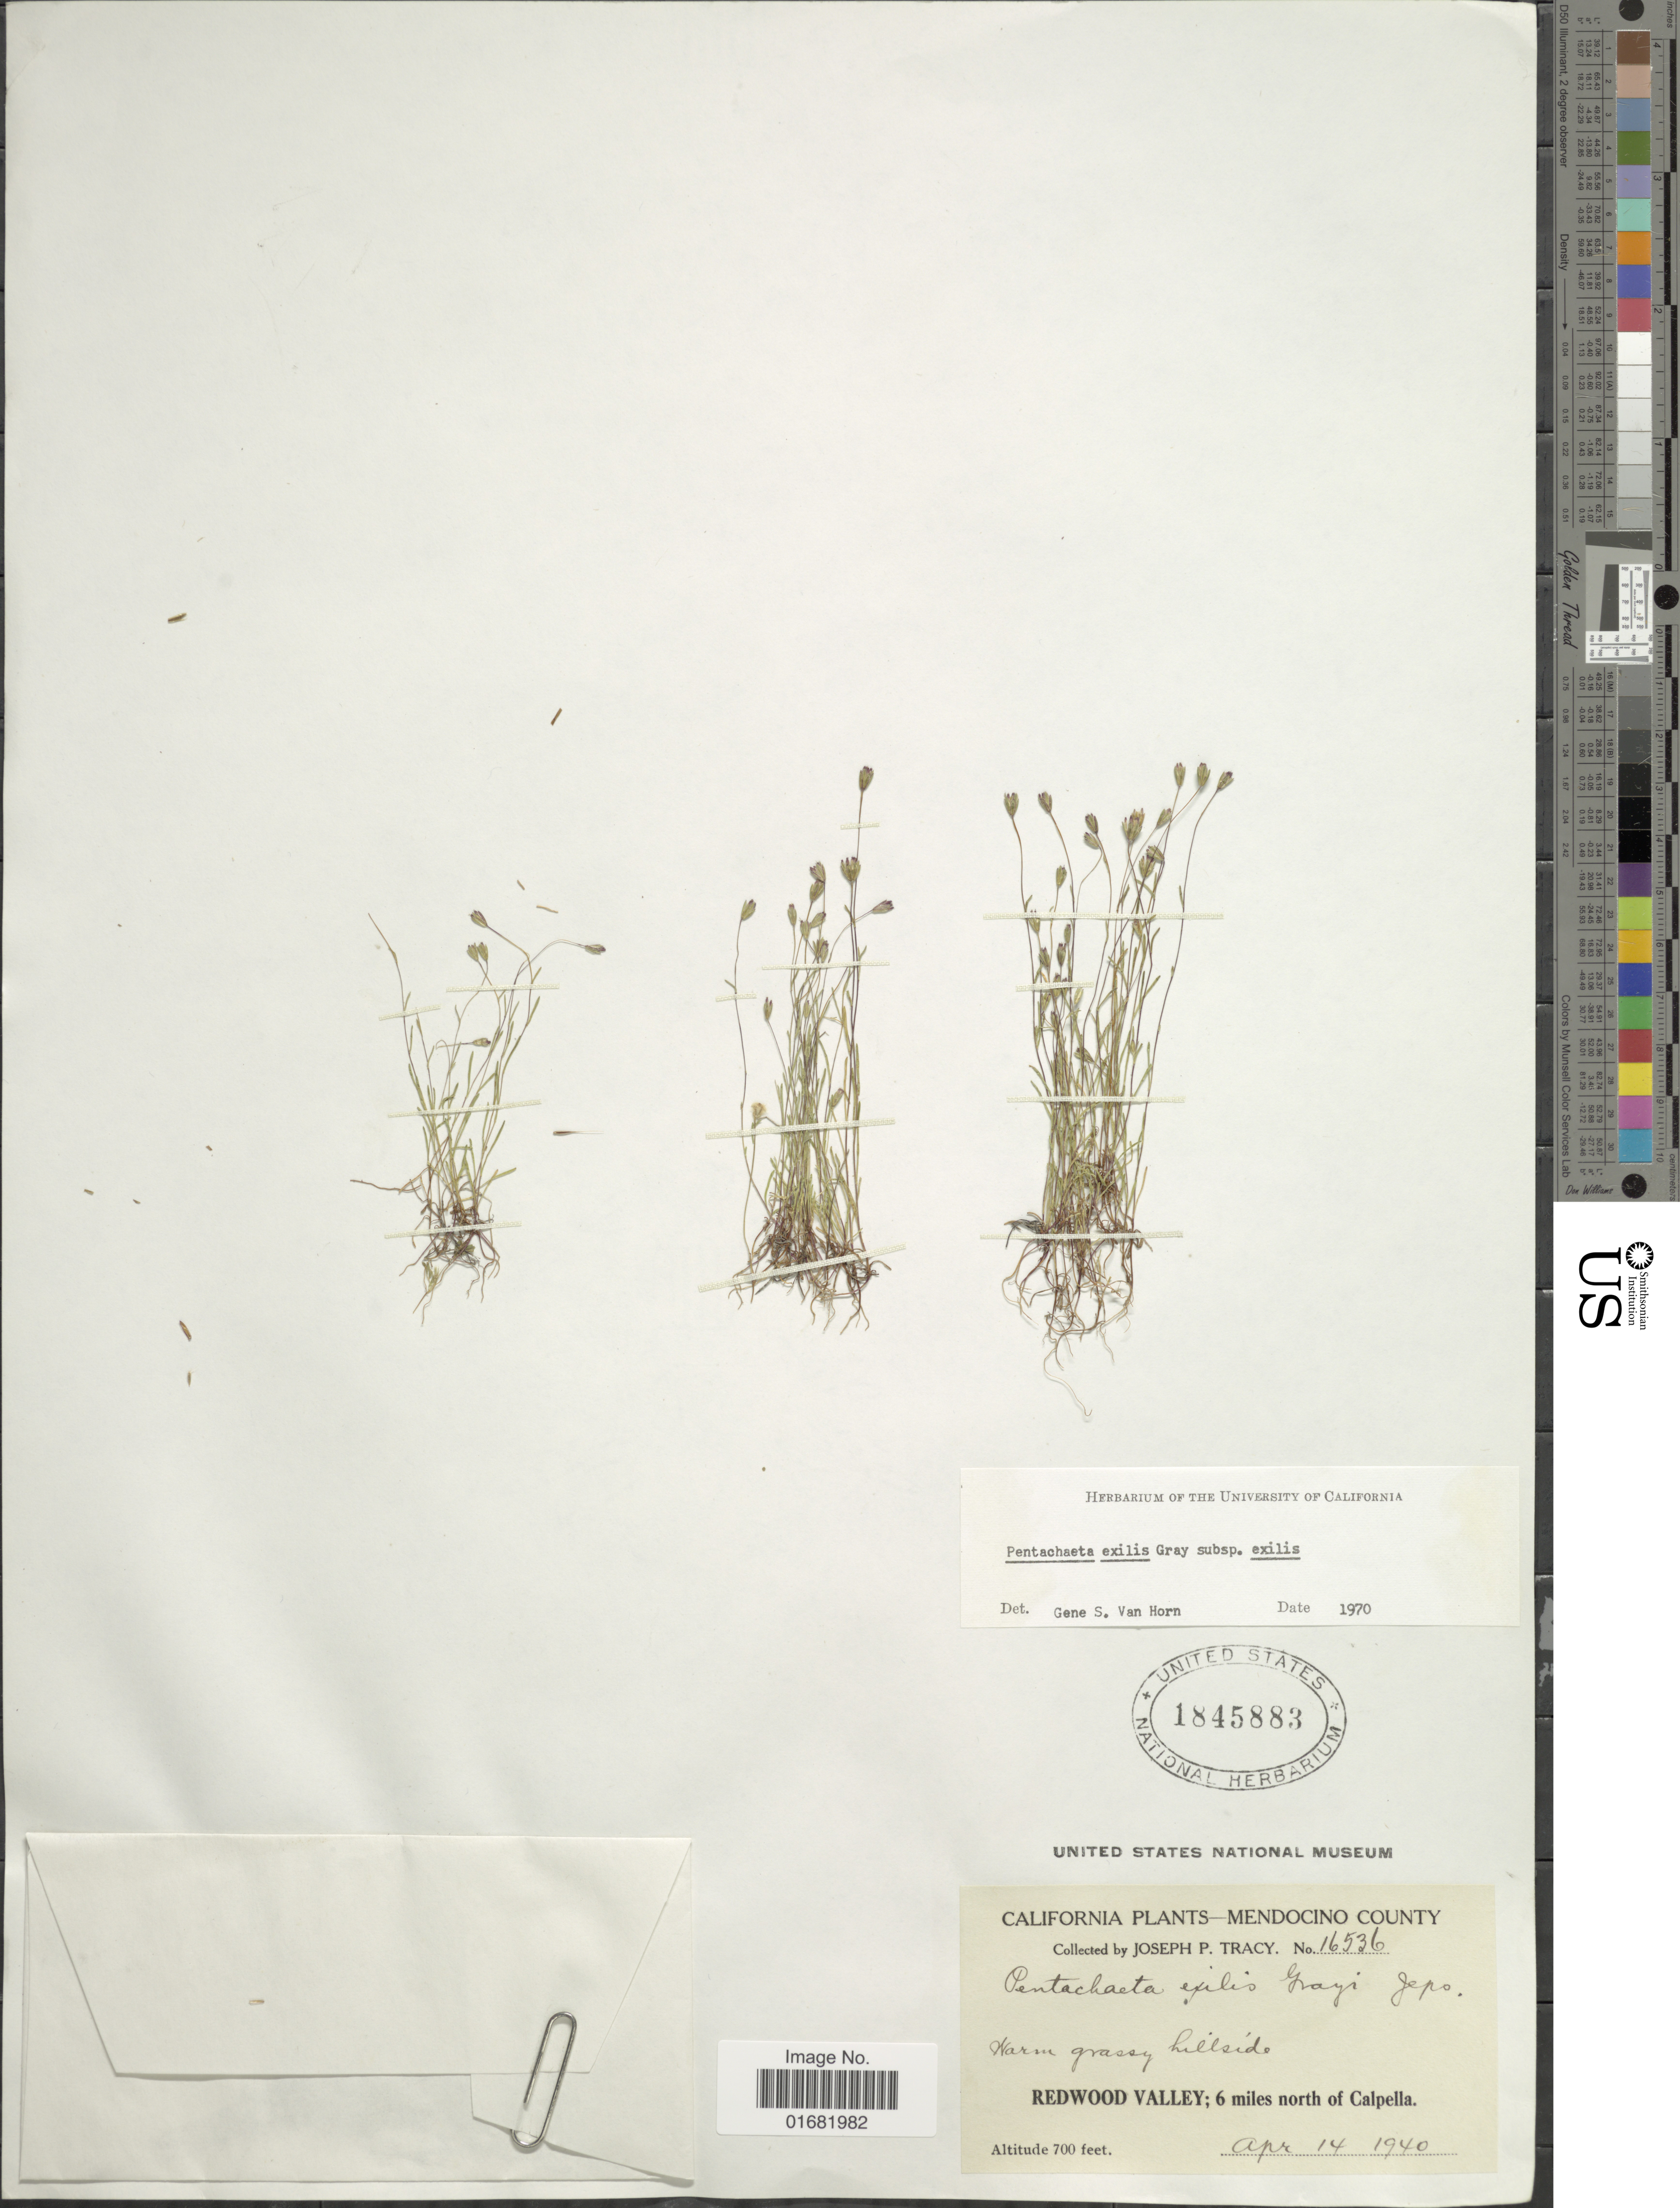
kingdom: Plantae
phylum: Tracheophyta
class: Magnoliopsida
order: Asterales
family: Asteraceae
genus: Pentachaeta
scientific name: Pentachaeta exilis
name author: A. Gray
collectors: J. Tracy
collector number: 16536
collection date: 1940-04-14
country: United States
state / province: California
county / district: Mendocino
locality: Mendocino County. Redwood Valley; 6 miles north of Calpella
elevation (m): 213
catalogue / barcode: US 1845883